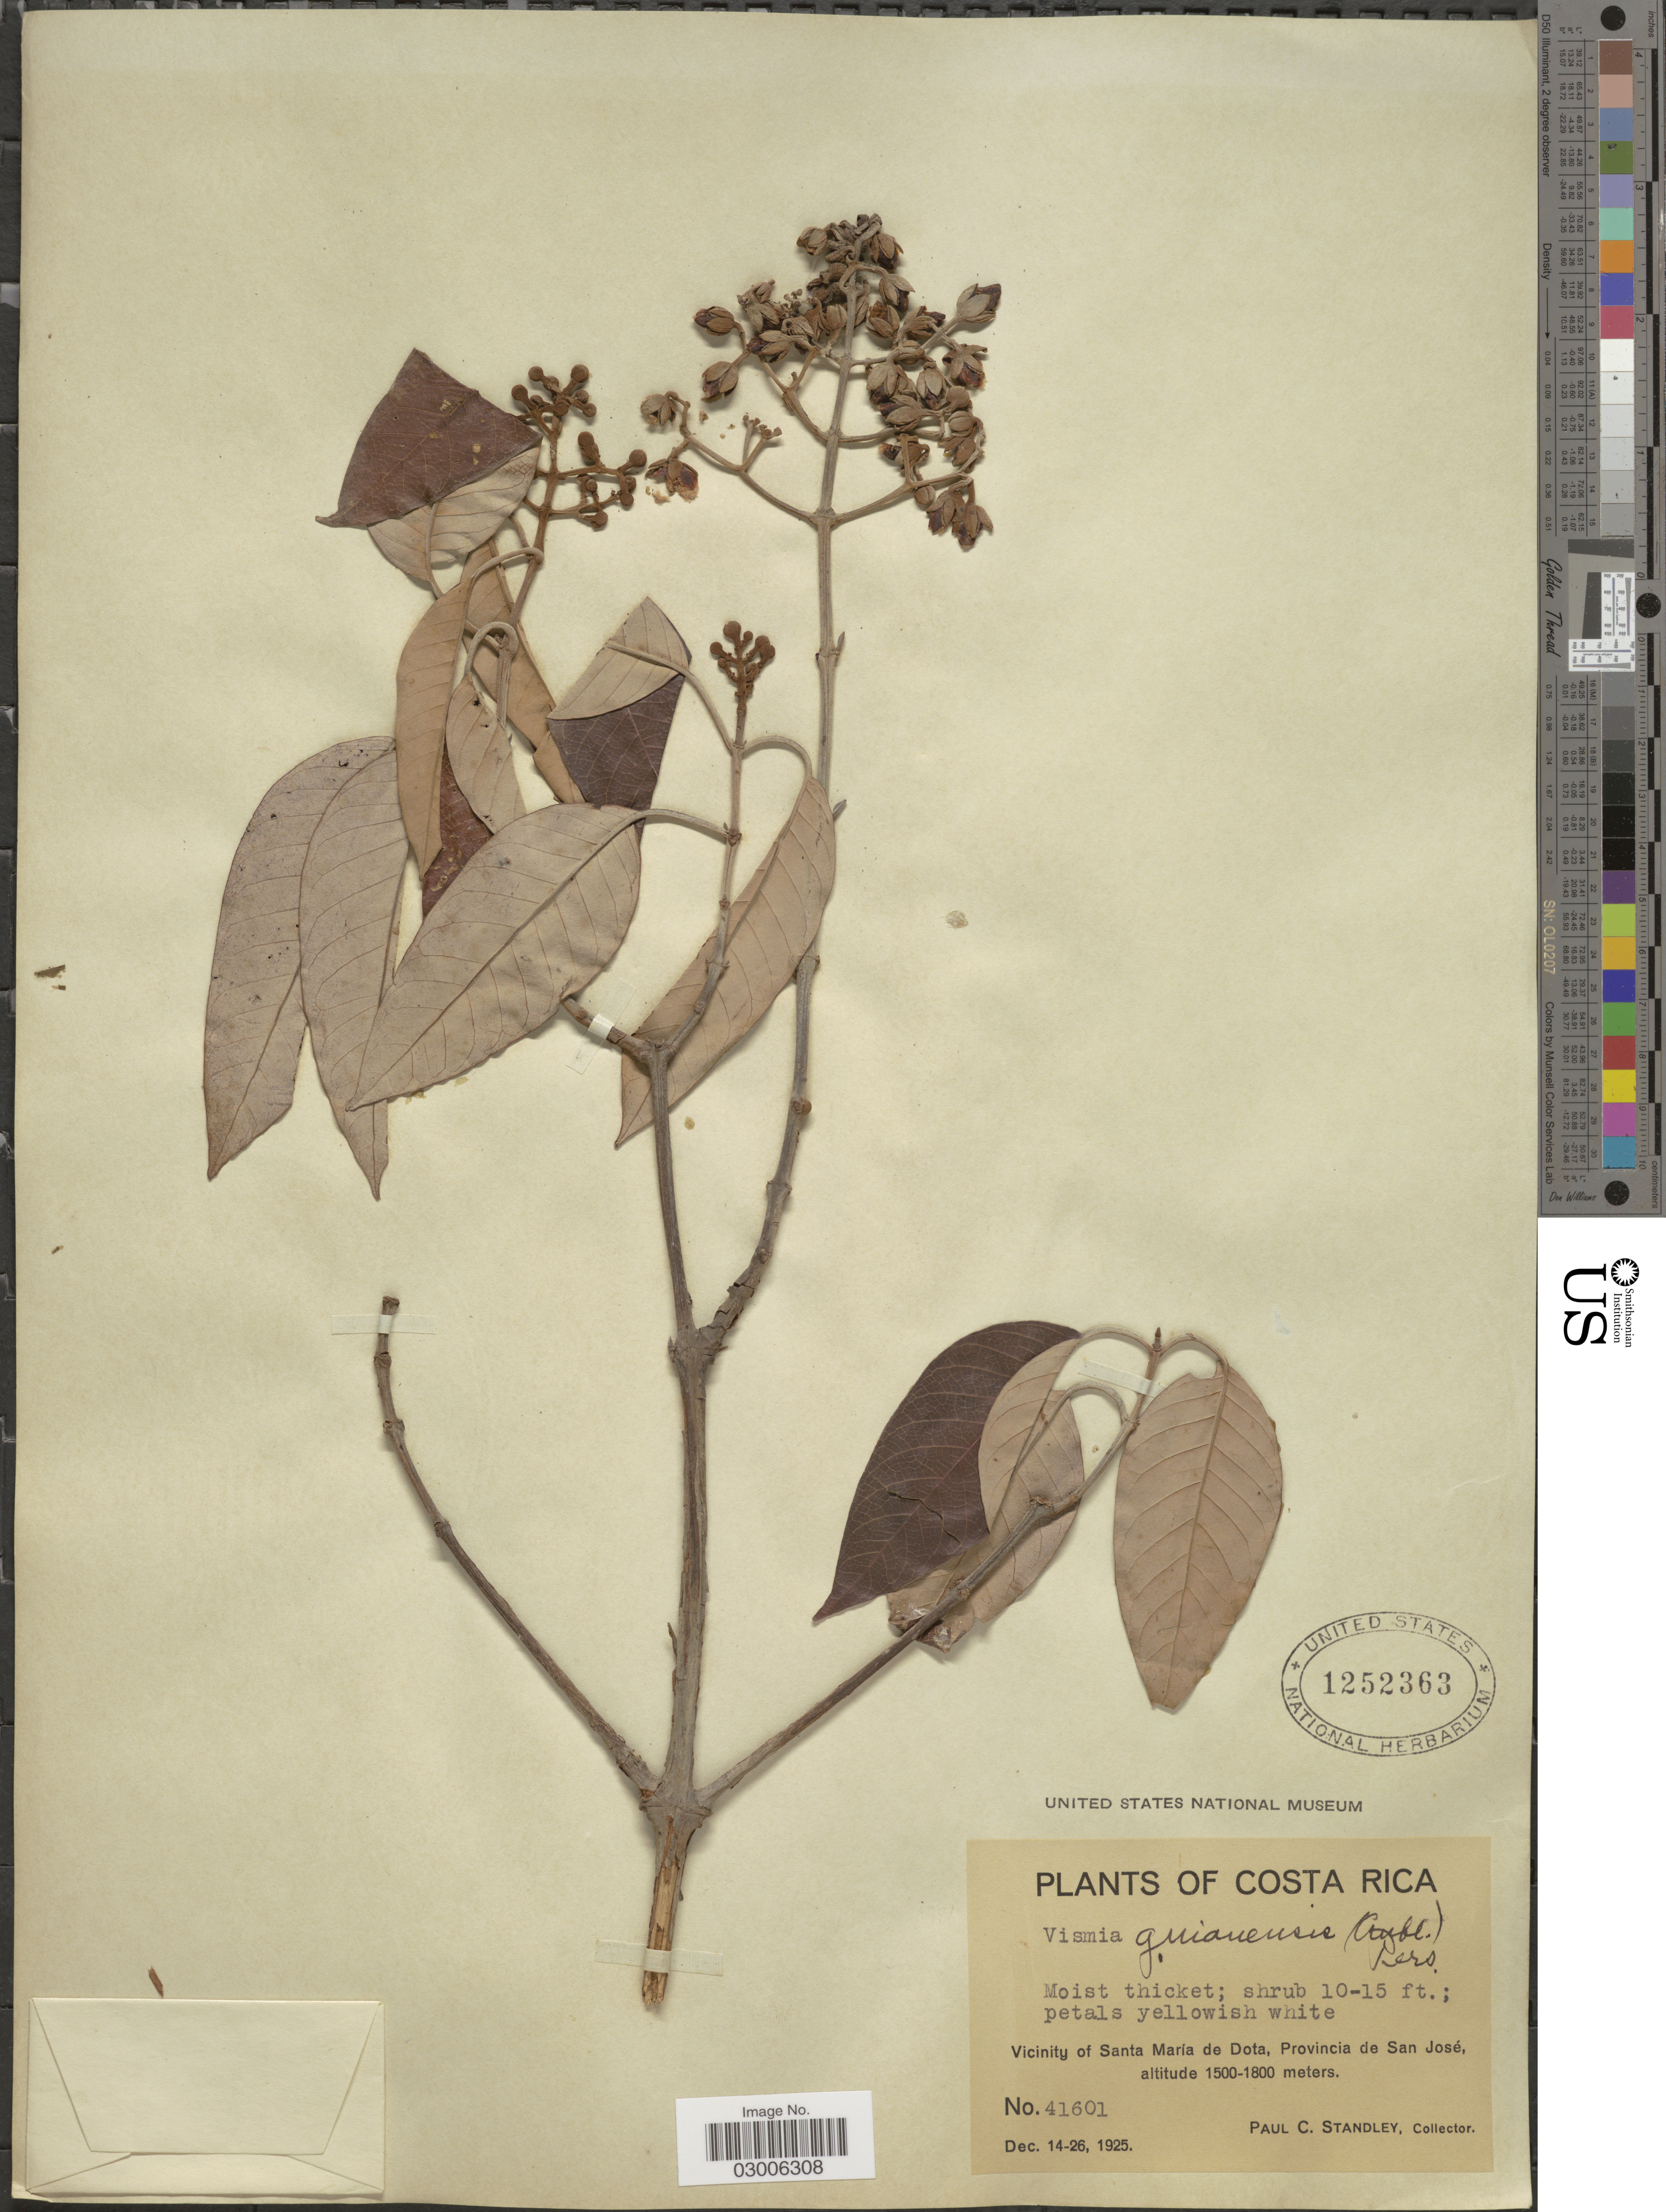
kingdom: Plantae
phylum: Tracheophyta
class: Magnoliopsida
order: Malpighiales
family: Hypericaceae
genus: Vismia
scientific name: Vismia guianensis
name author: (Aubl.) Pers.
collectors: P. C. Standley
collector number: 41601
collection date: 1925-12-14/1925-12-26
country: Costa Rica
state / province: San José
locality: Vicinity of Santa María de Dota.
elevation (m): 1500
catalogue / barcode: US 1252363